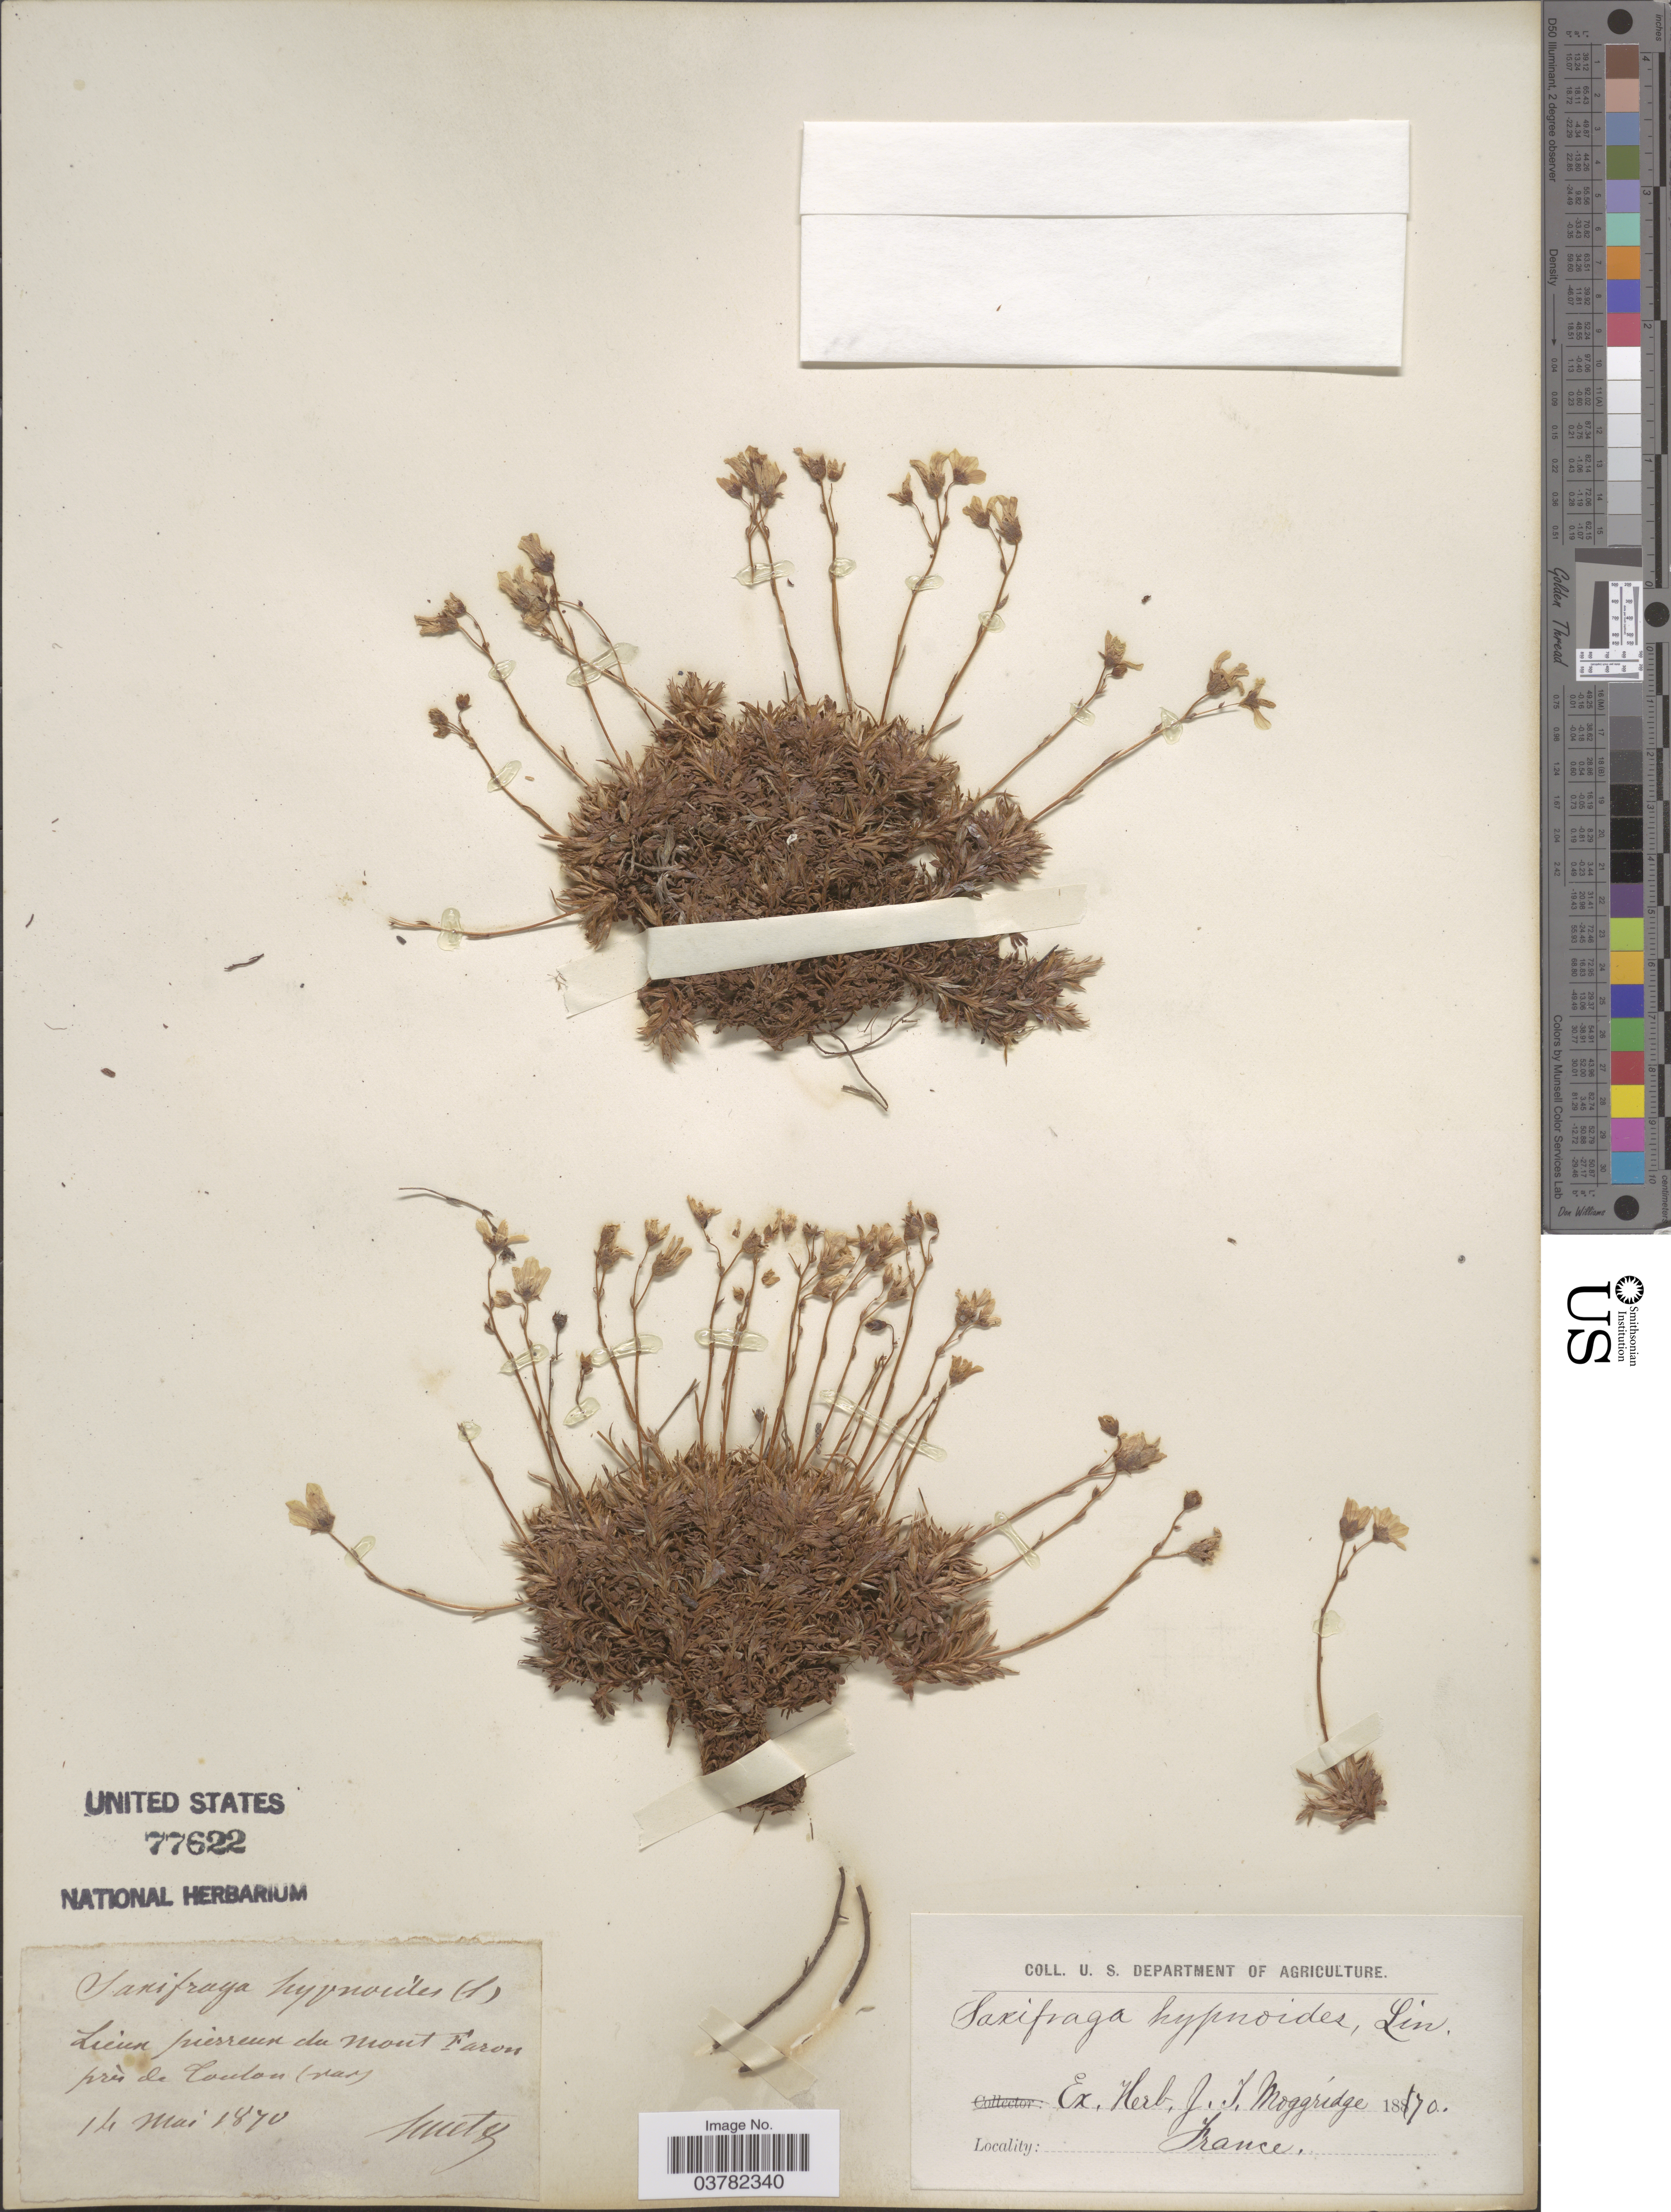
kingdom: Plantae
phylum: Tracheophyta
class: Magnoliopsida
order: Saxifragales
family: Saxifragaceae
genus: Saxifraga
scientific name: Saxifraga hypnoides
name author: L.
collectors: Huetz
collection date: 1870-05-14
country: France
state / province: Provence-Alpes-Côte d'Azur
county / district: Var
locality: Lieux pierreux du Mont Faron près de Toulon (Var).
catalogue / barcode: US 77622